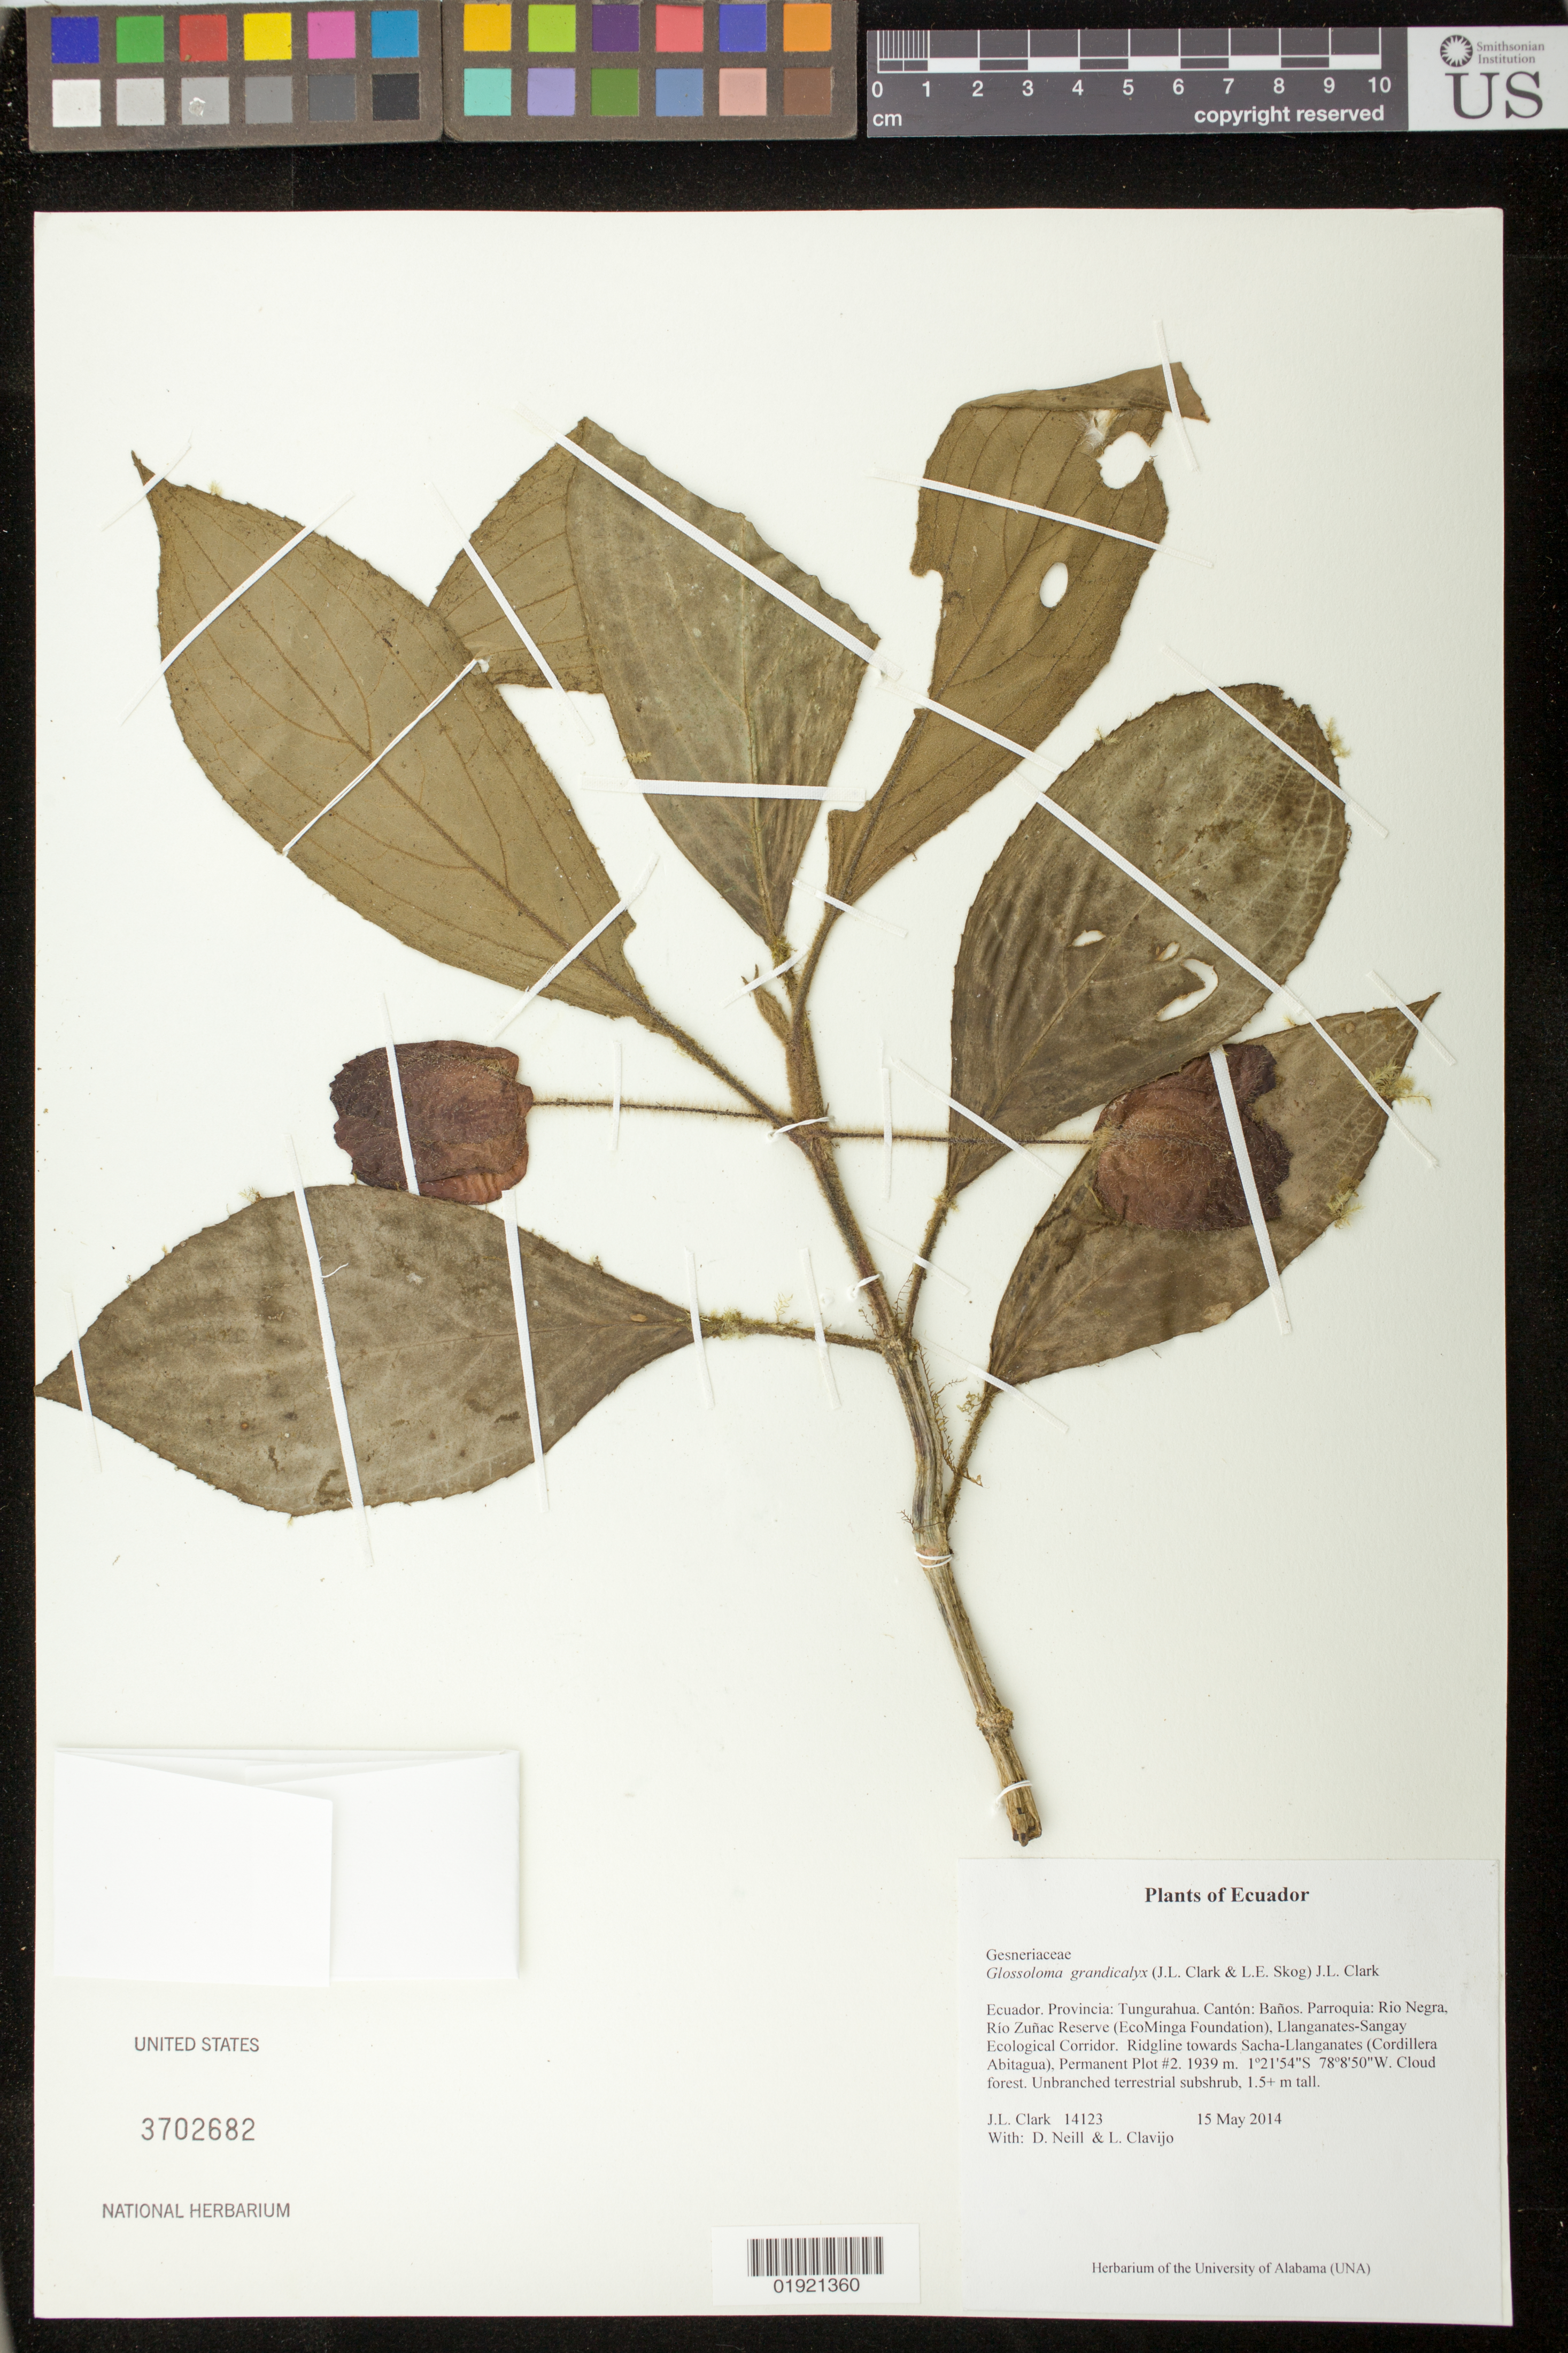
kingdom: Plantae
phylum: Tracheophyta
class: Magnoliopsida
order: Lamiales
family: Gesneriaceae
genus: Glossoloma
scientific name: Glossoloma grandicalyx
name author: (J.L. Clark & L.E. Skog) J.L. Clark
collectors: J. L. Clark, D. Neill & L. Clavijo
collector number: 14123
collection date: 2014-05-15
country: Ecuador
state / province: Tungurahua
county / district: Banos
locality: Parroquia: Rio Negra, Rio Zunac Reserve (EcoMinga Foundation), Llanganates-Sangay Ecological Corridor. Ridgeline towards Sacha-Llanganates (Cordillera Abitagua), Permanent Plot #2.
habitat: Cloud forest.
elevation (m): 1939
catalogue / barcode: US 3702682